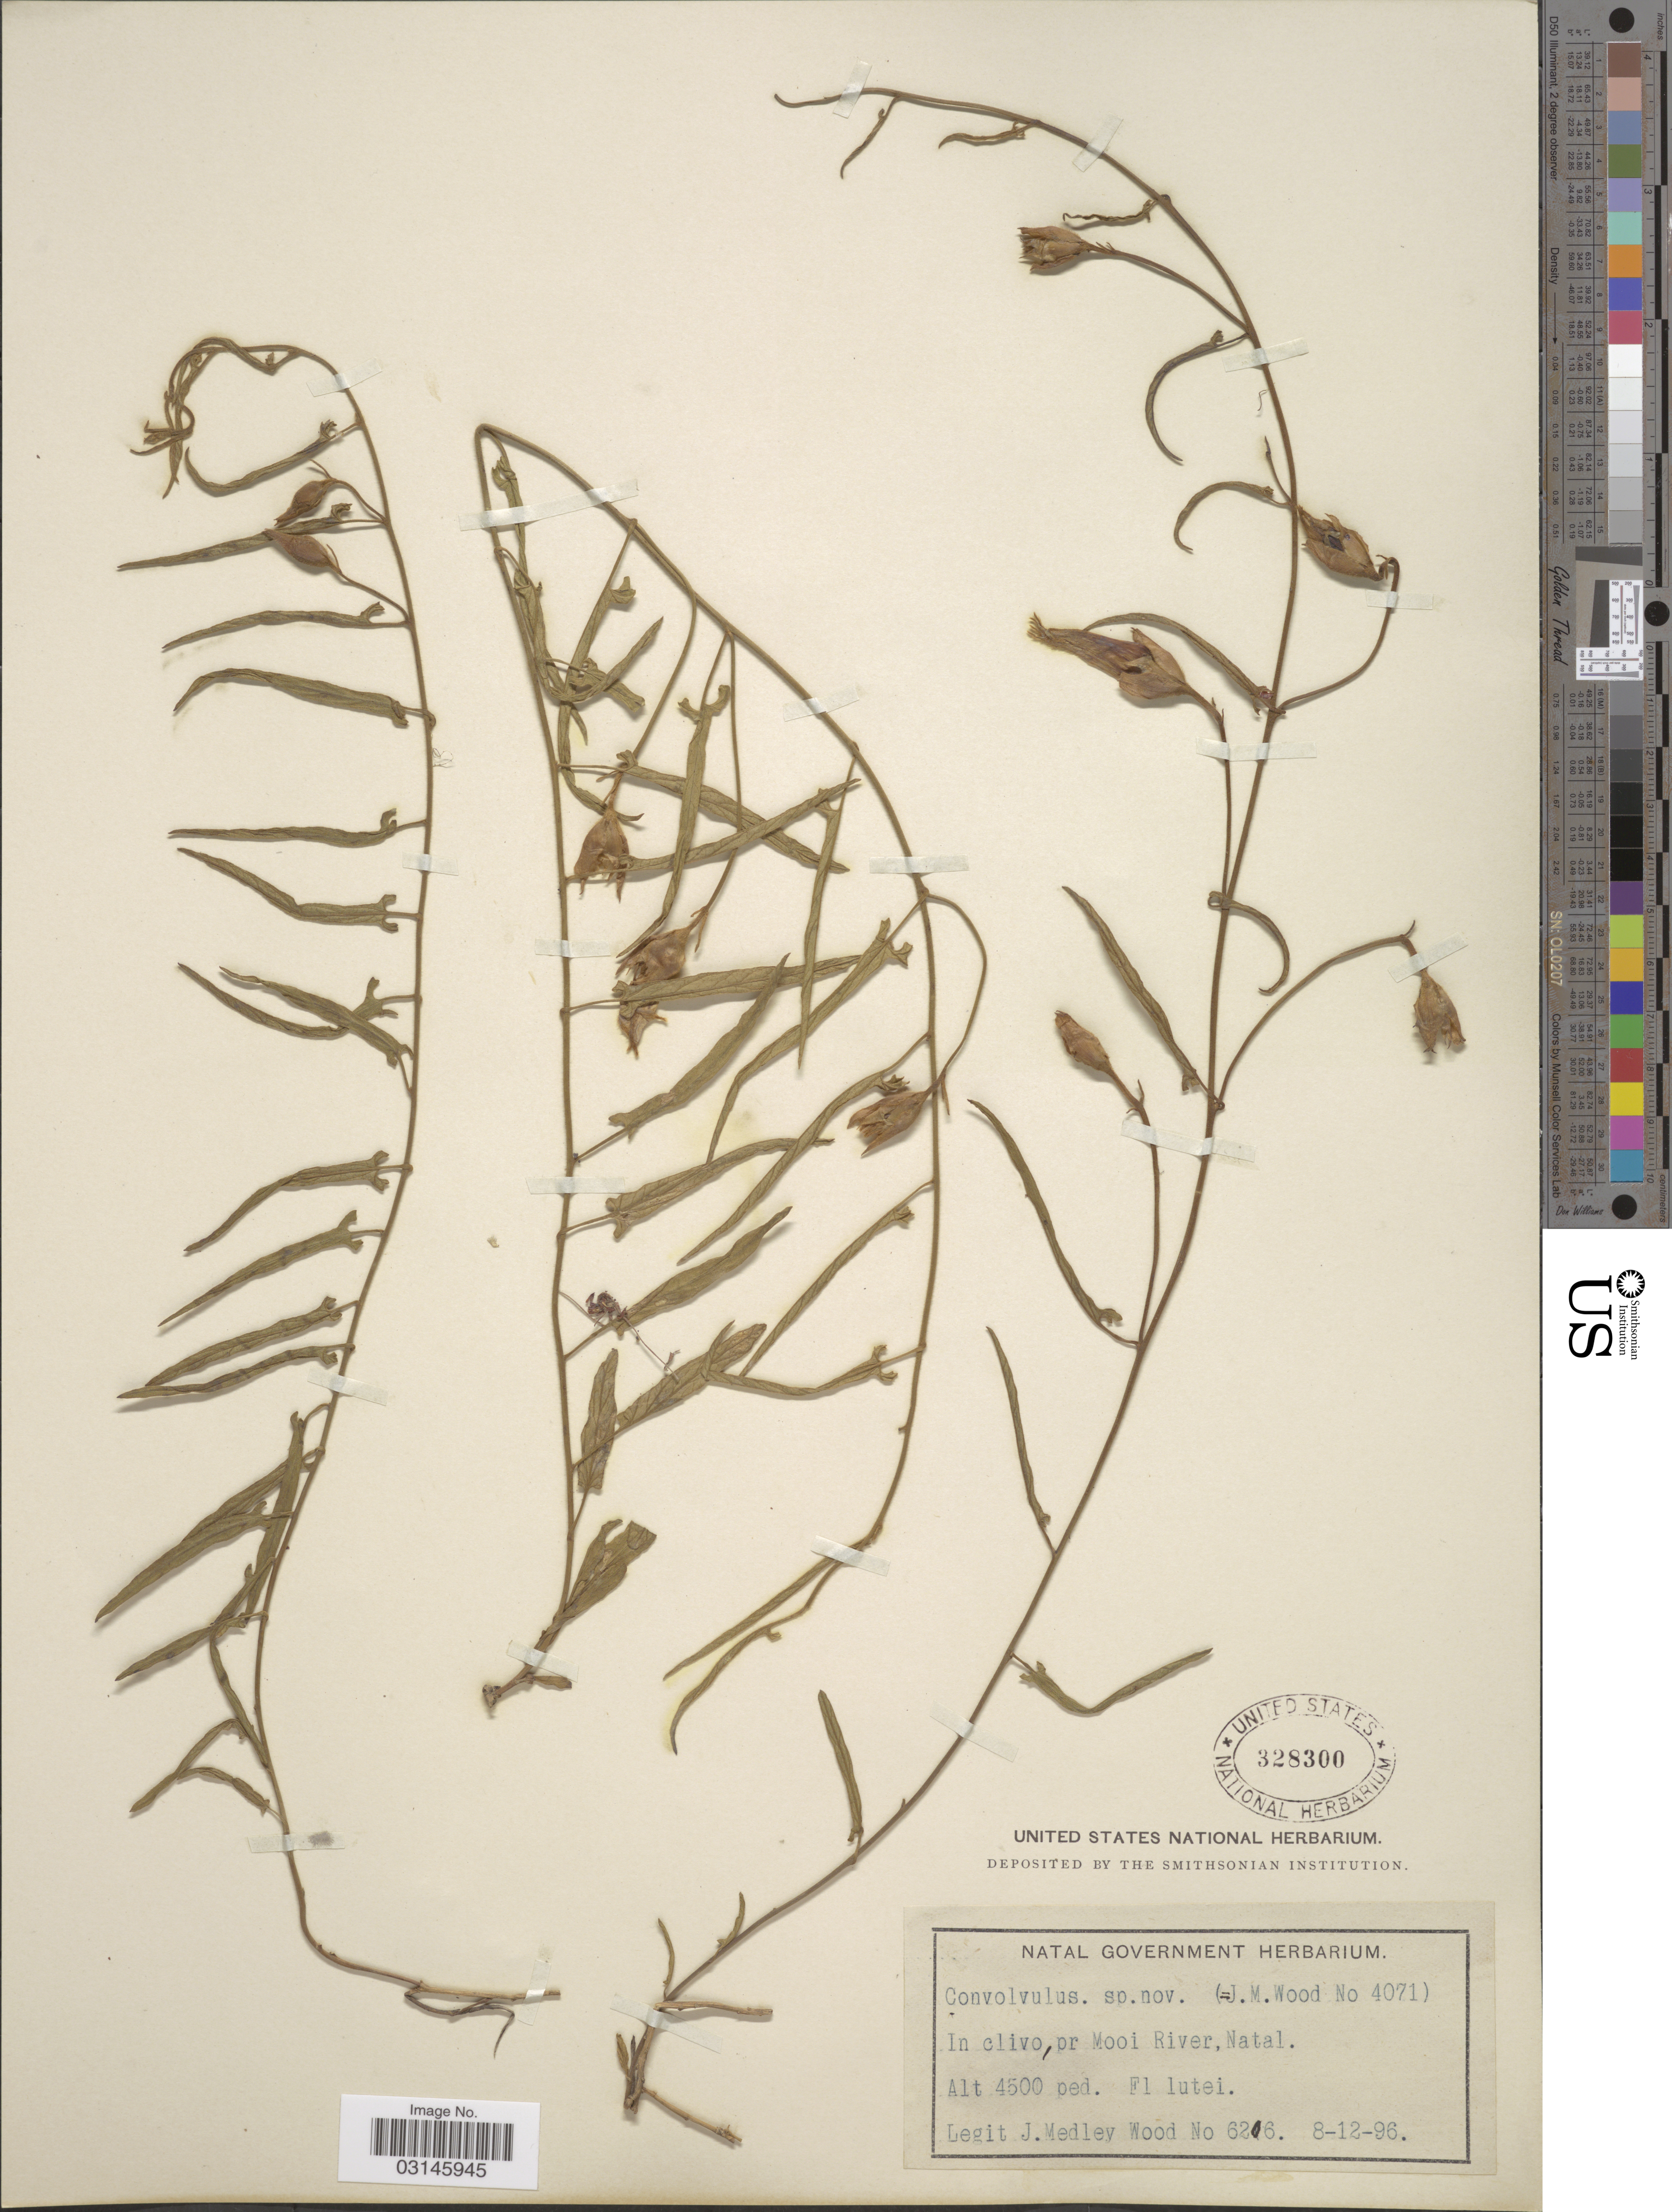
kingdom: Plantae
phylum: Tracheophyta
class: Magnoliopsida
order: Solanales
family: Convolvulaceae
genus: Convolvulus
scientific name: Convolvulus natalensis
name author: Bernh.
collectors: J. M. Wood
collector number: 6206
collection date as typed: Transcribed d/m/y: 8/12/96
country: South Africa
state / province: KwaZulu-Natal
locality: In clivo, pr Mooi River, Natal.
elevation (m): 1372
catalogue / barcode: US 328300